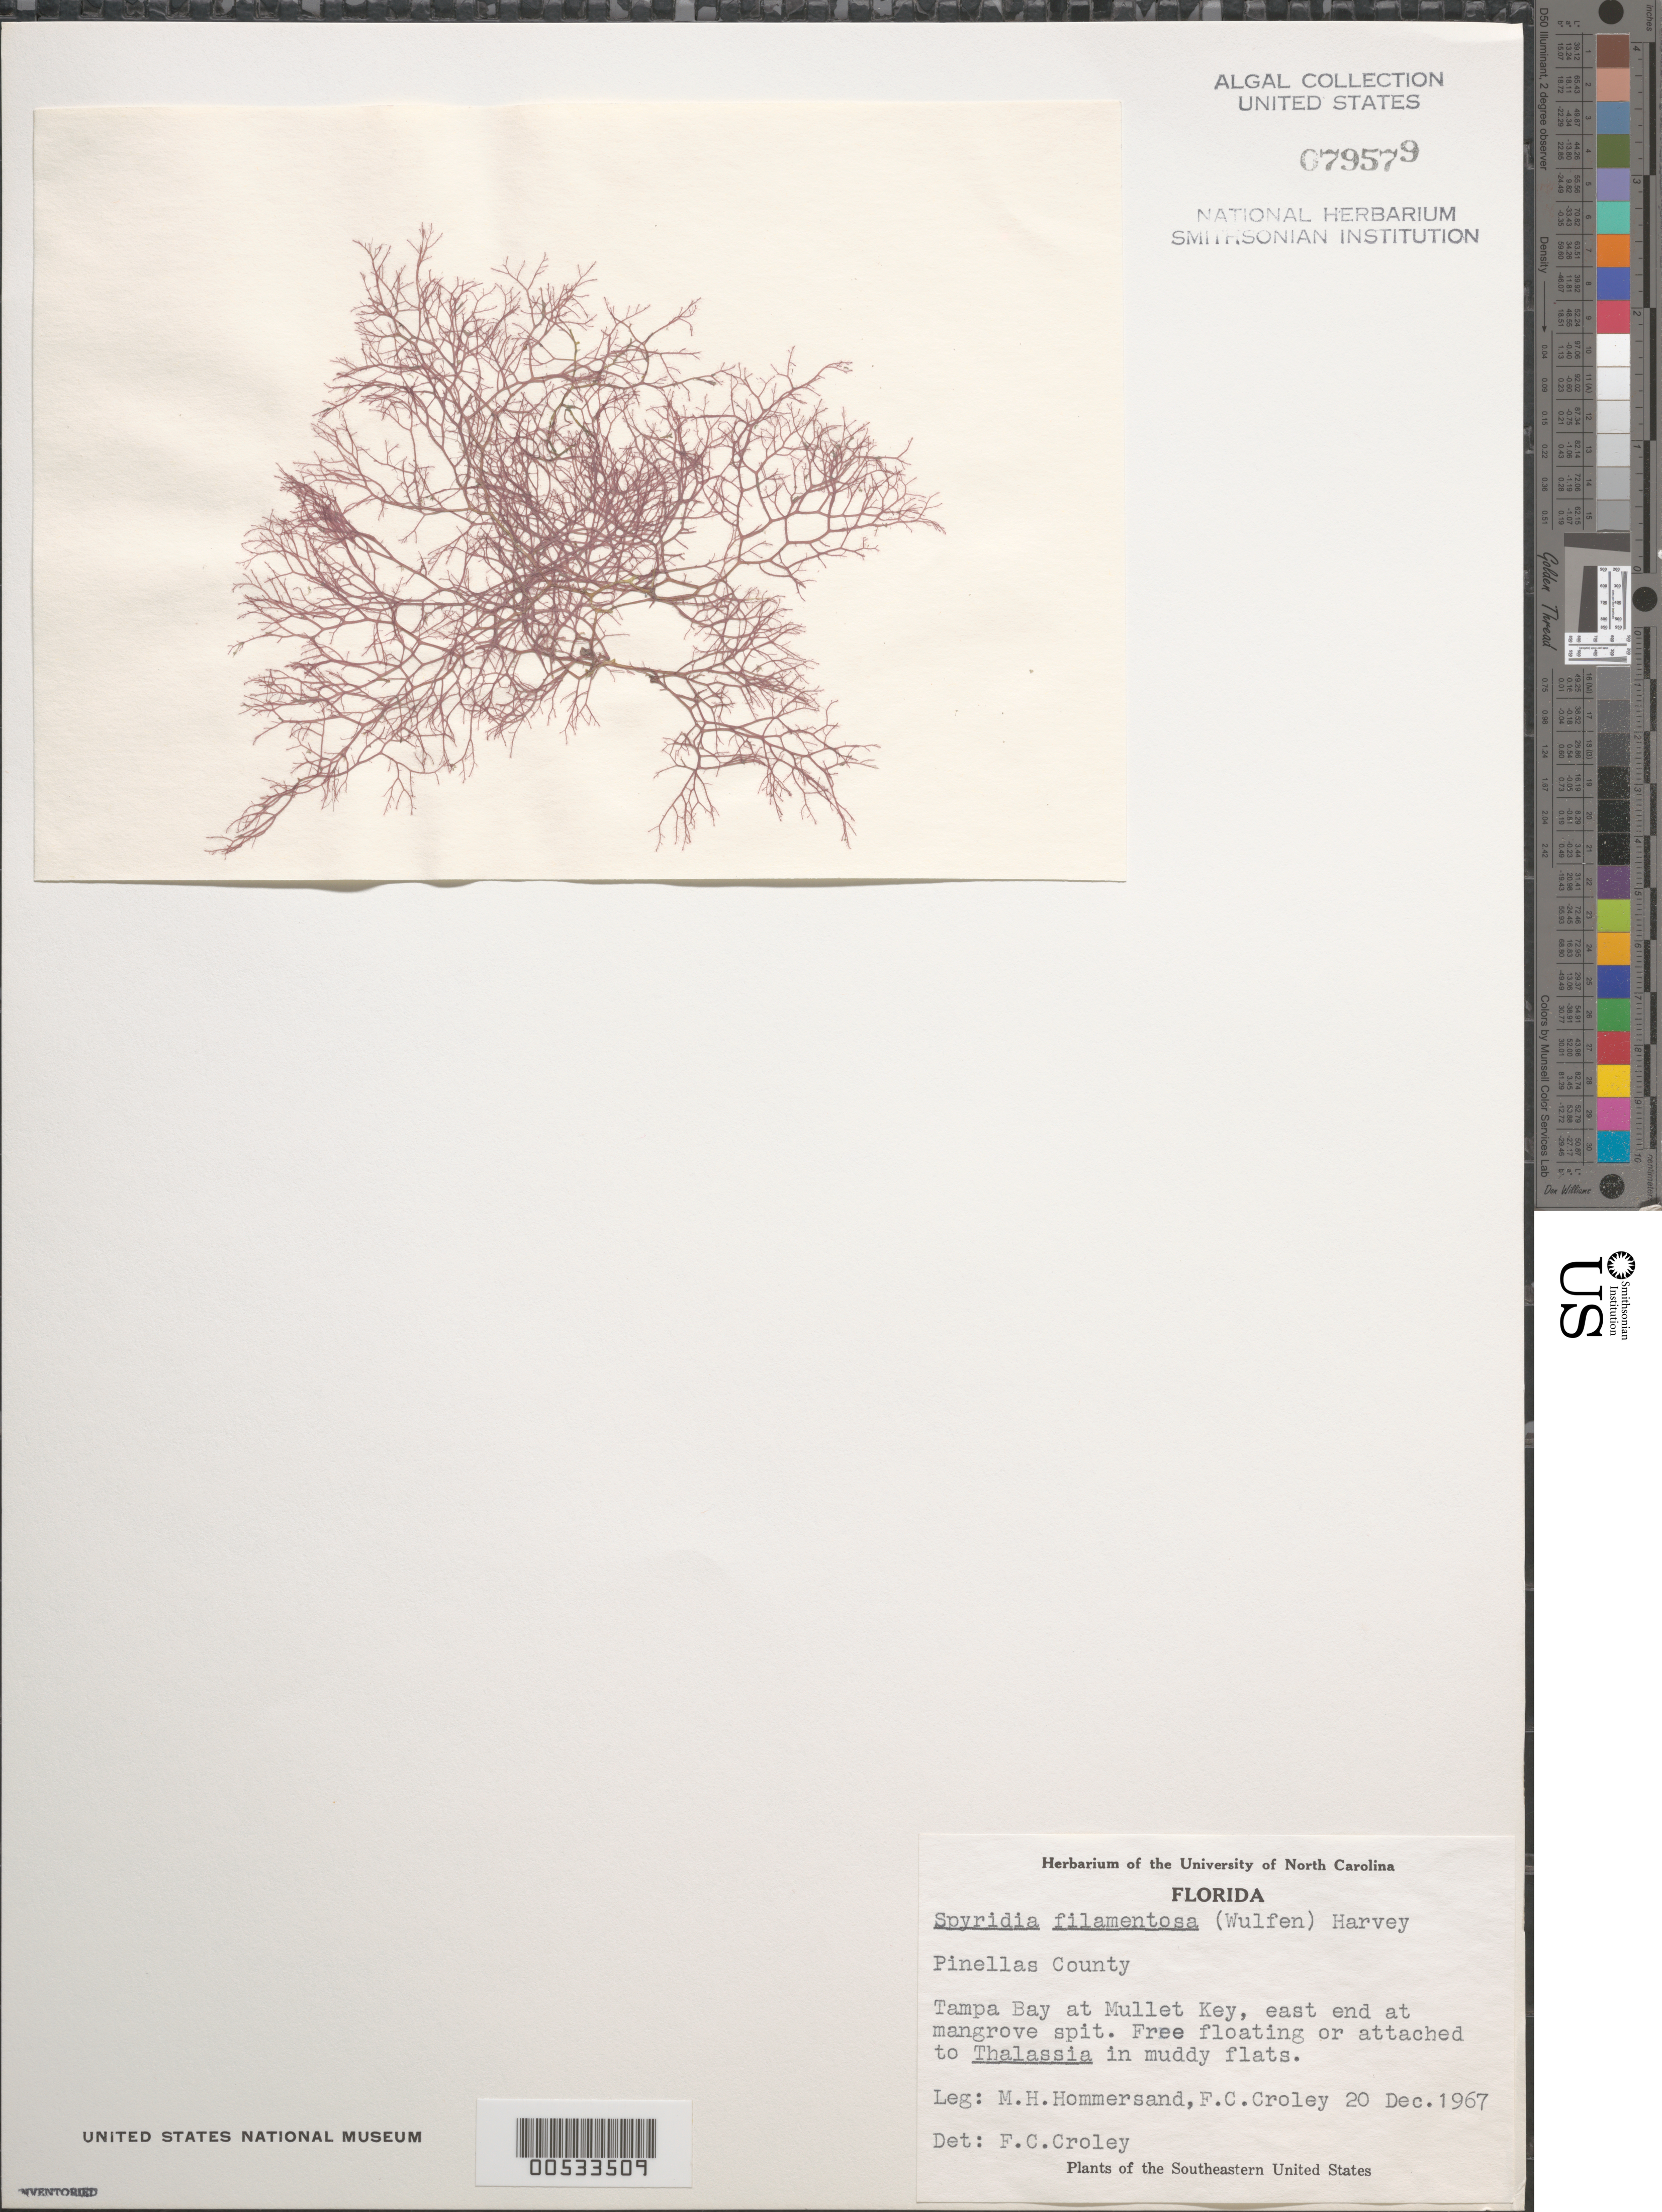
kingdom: Plantae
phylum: Rhodophyta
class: Florideophyceae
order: Ceramiales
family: Spyridiaceae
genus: Spyridia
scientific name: Spyridia filamentosa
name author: (Wulfen) Harv.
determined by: Croley, F. C.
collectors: M. H. Hommersand & F. C. Croley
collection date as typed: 20 Dec 1967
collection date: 1967-12-20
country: United States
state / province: Florida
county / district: Pinellas County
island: Mullet Key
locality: Tampa Bay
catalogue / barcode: US 79579